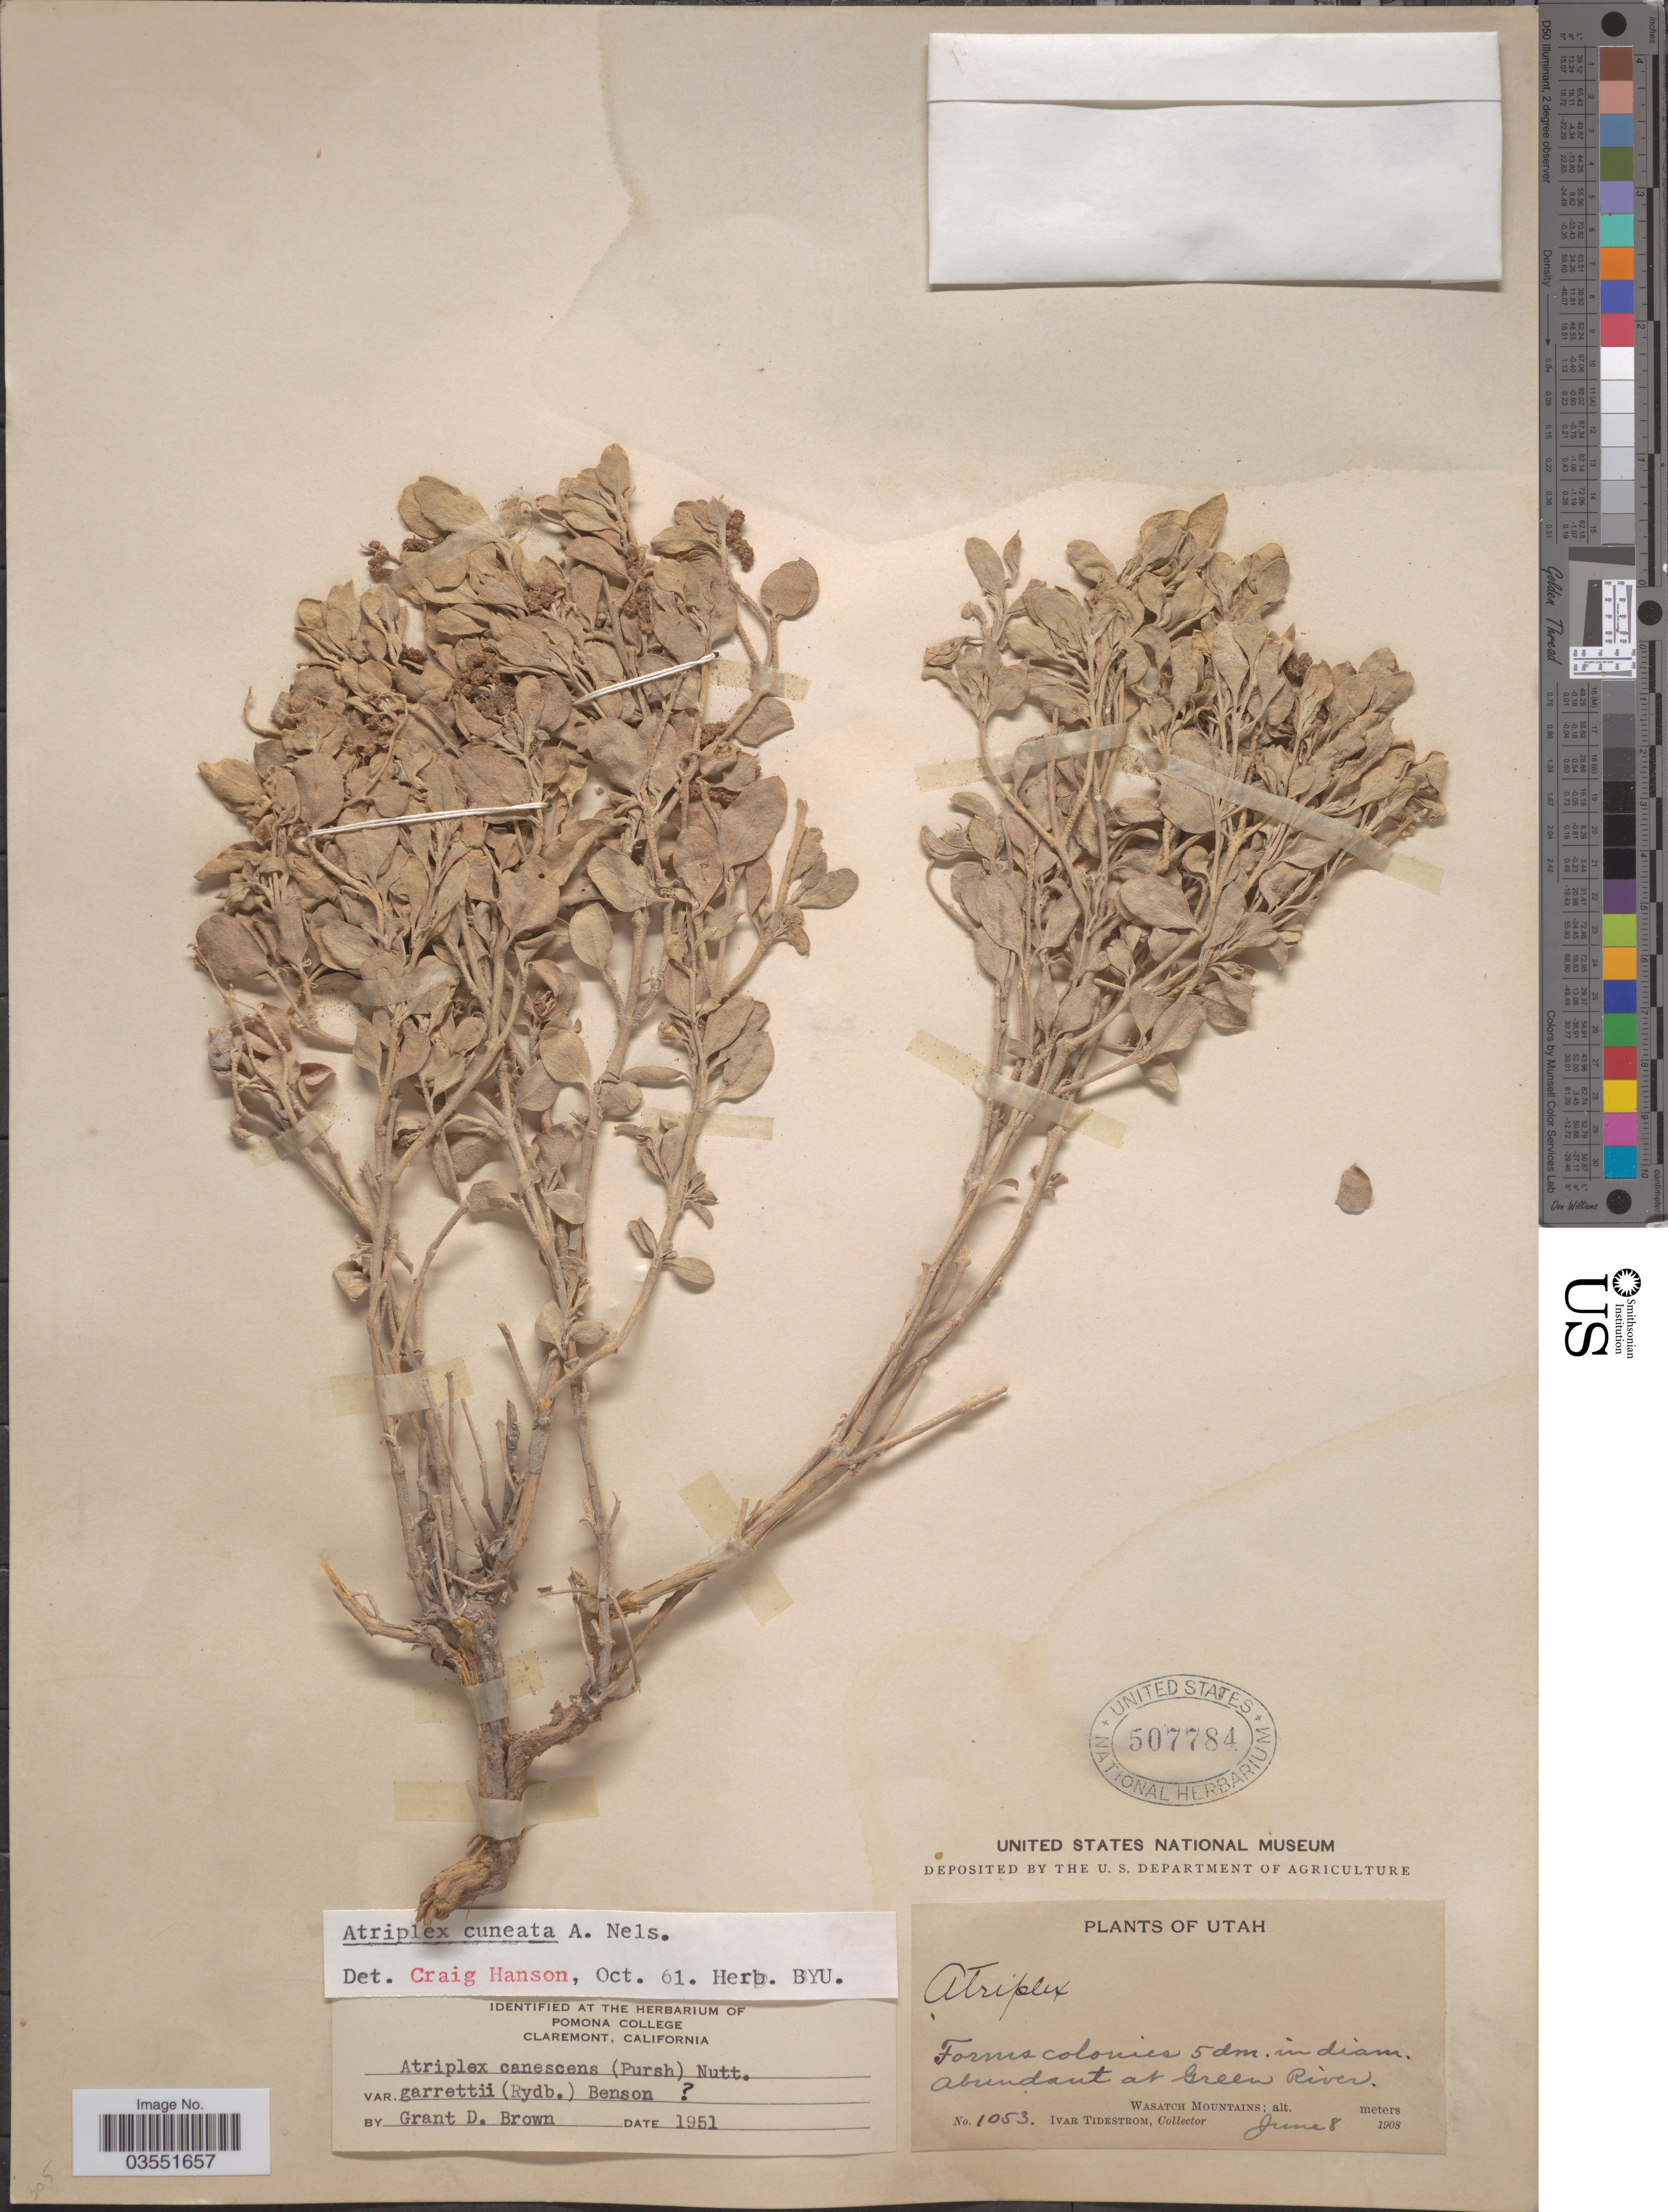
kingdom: Plantae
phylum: Tracheophyta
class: Magnoliopsida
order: Caryophyllales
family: Amaranthaceae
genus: Atriplex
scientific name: Atriplex cuneata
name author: A. Nelson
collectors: I. F. Tidestrom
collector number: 1053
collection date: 1908-06-08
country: United States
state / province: Utah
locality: Abundant at Green River. Wasatch Mountains.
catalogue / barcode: US 507784